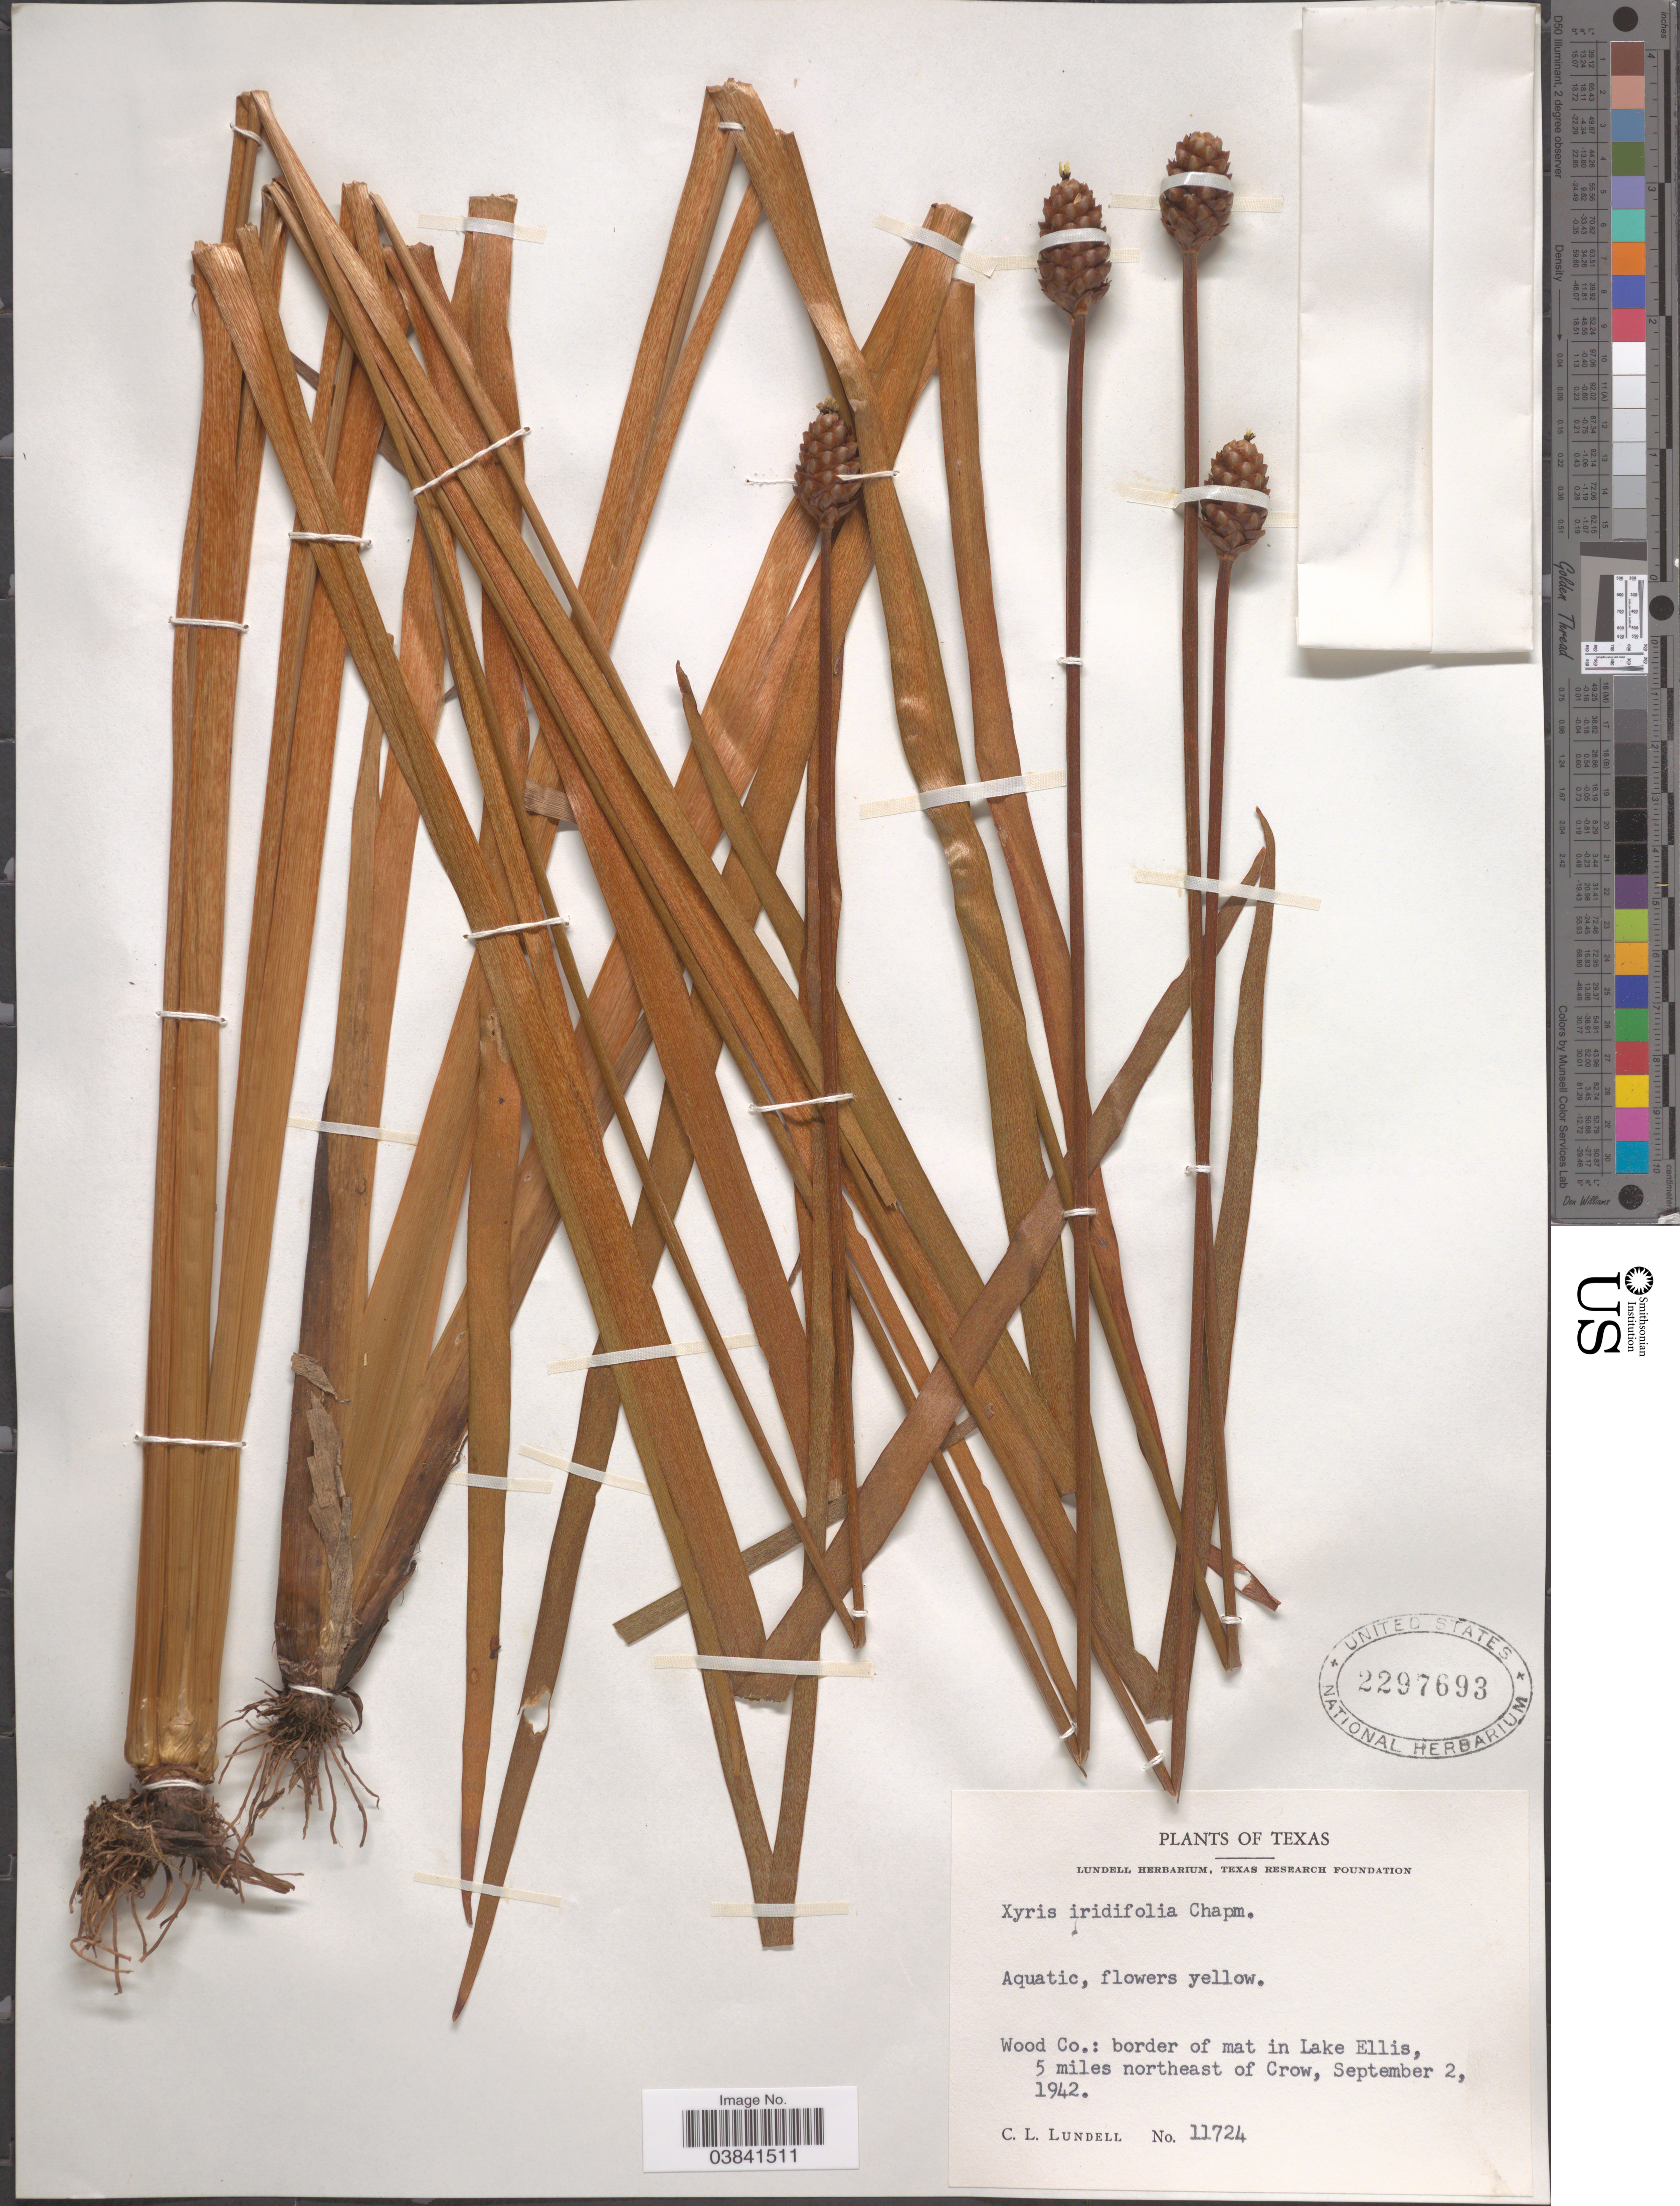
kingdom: Plantae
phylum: Tracheophyta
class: Liliopsida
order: Poales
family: Xyridaceae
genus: Xyris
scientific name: Xyris iridifolia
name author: Chapm.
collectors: C. L. Lundell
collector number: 11724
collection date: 1942-09-02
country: United States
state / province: Texas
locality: Wood Co.: border of mat in Lake Ellis, 5 miles northeast of Crow.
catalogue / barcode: US 2297693